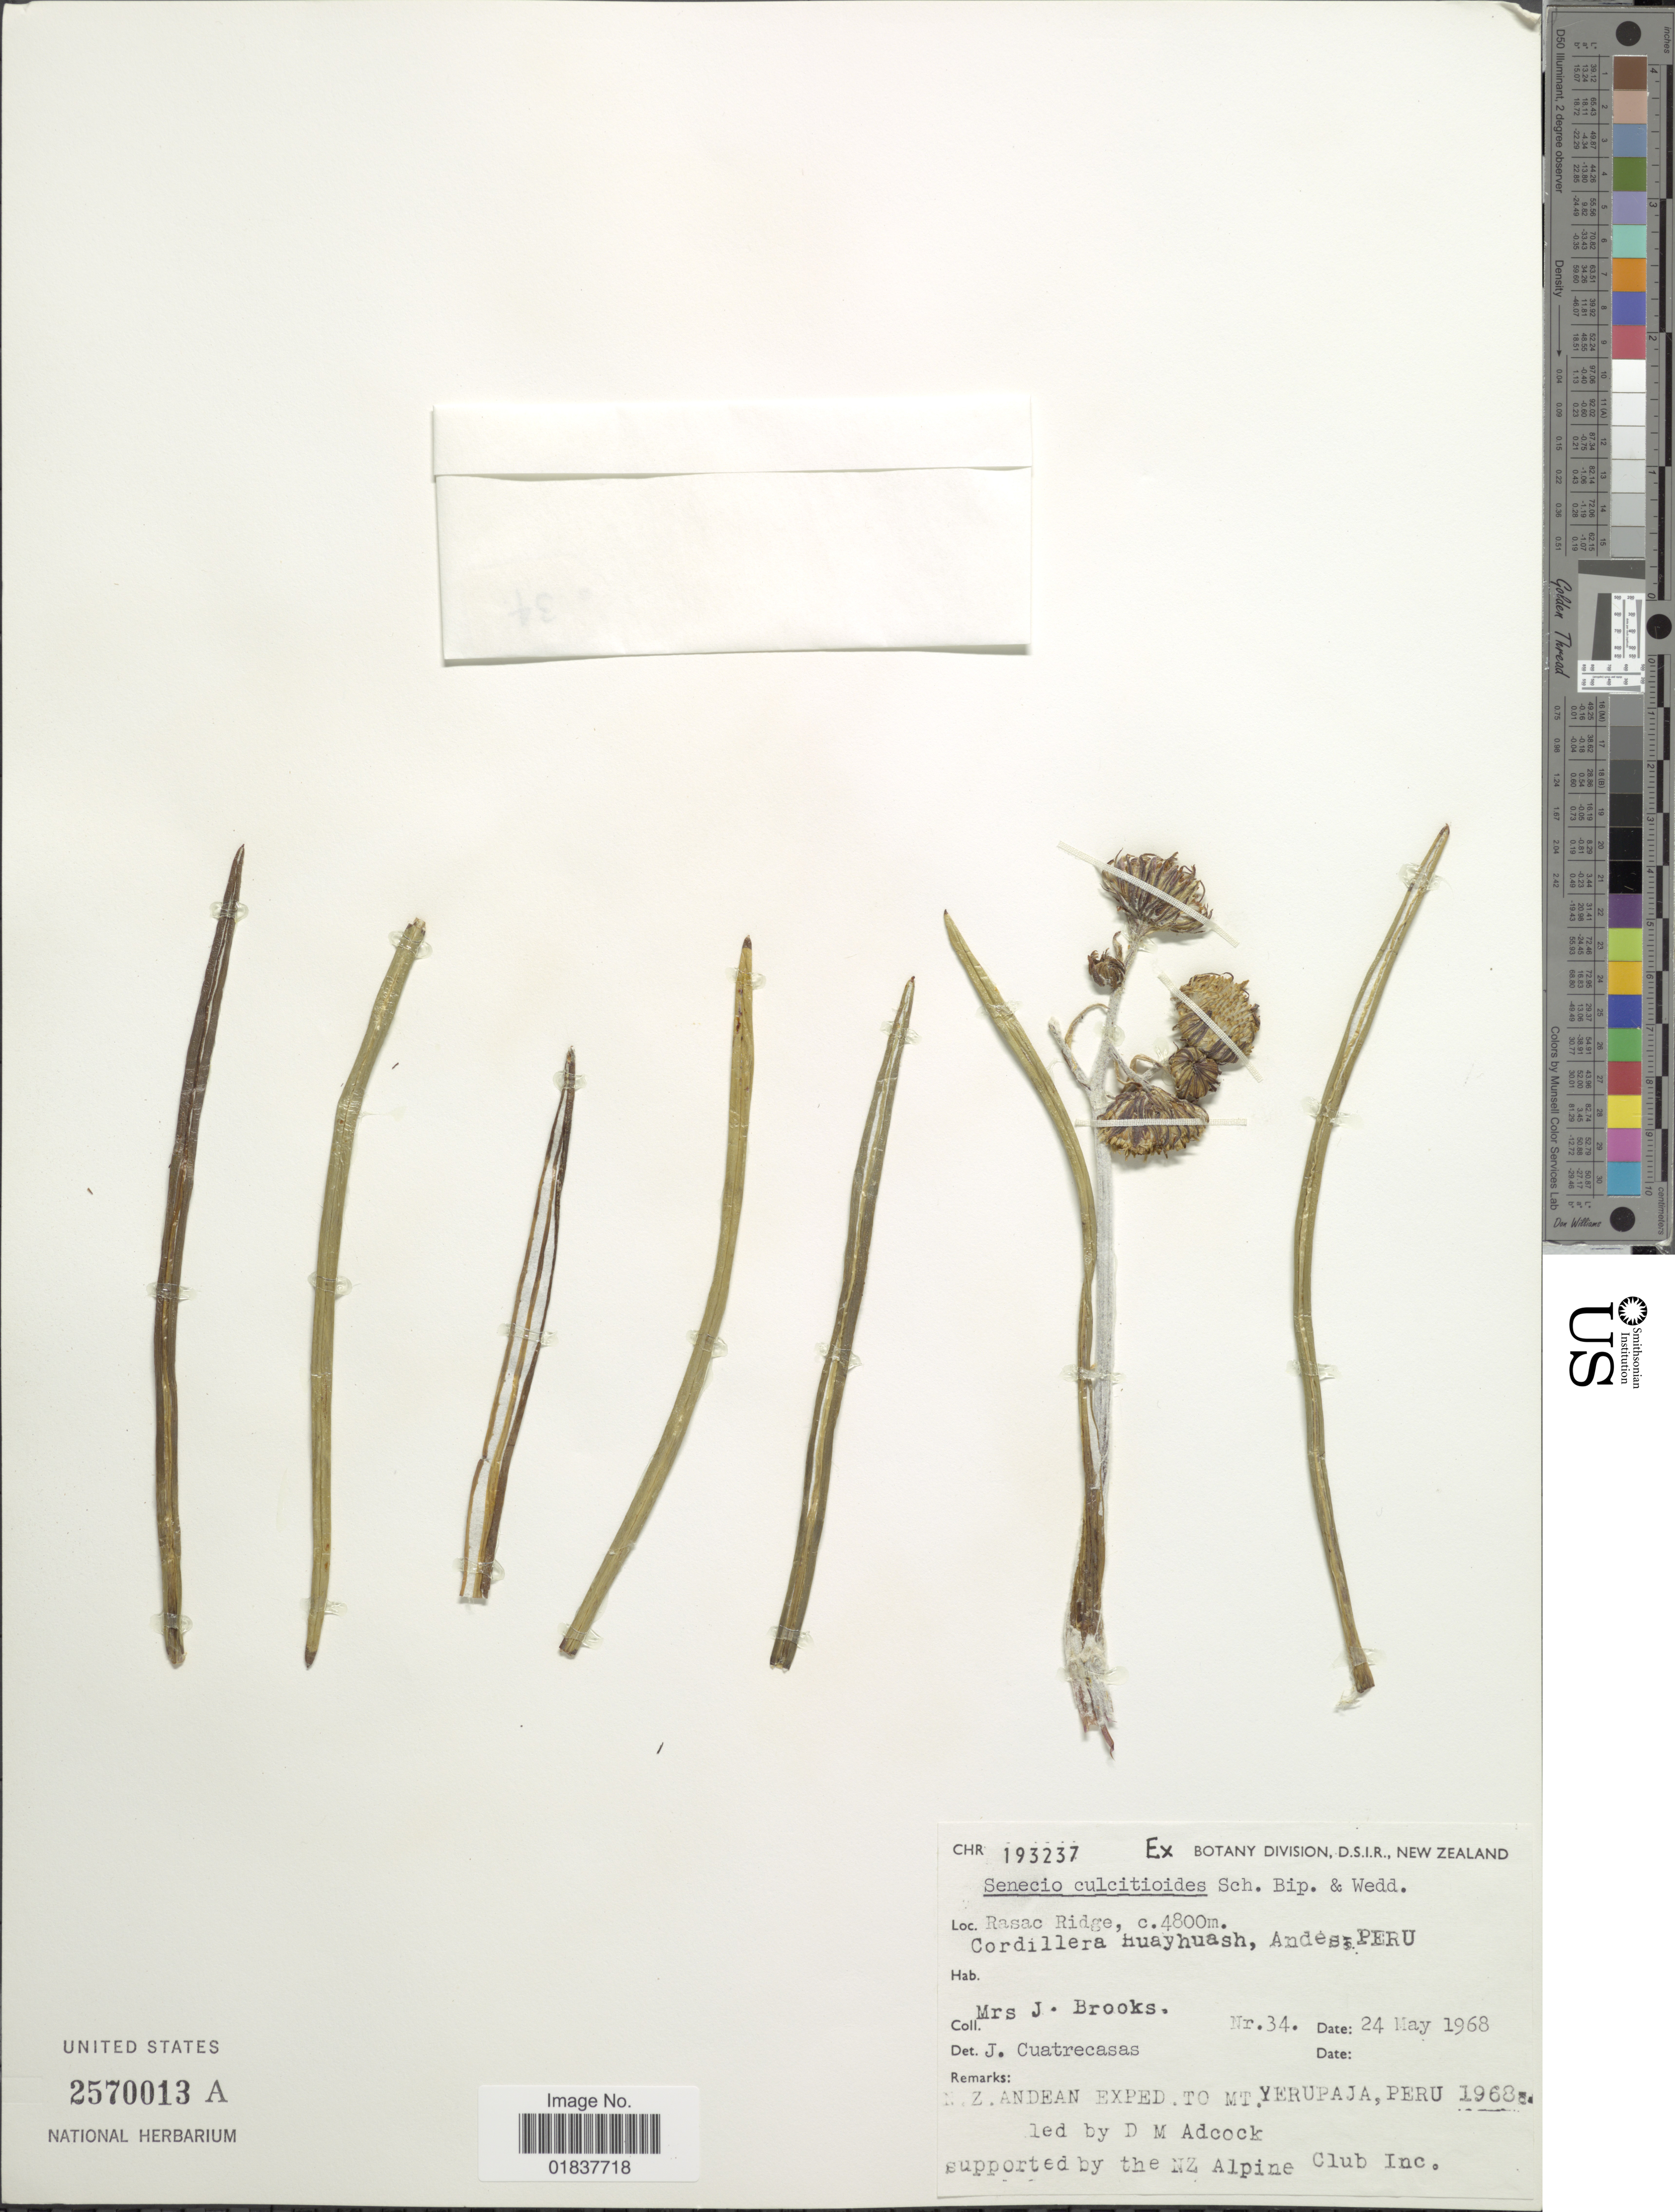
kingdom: Plantae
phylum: Tracheophyta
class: Magnoliopsida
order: Asterales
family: Asteraceae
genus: Senecio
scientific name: Senecio comosus var. culcitioides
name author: (Sch. Bip. ex Wedd.) Cabrera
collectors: J. Brooks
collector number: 34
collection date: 1968-05-24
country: Peru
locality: Rasac Ridge, Cordillera Huayhuash, Andes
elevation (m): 4800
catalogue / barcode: US 2570013A